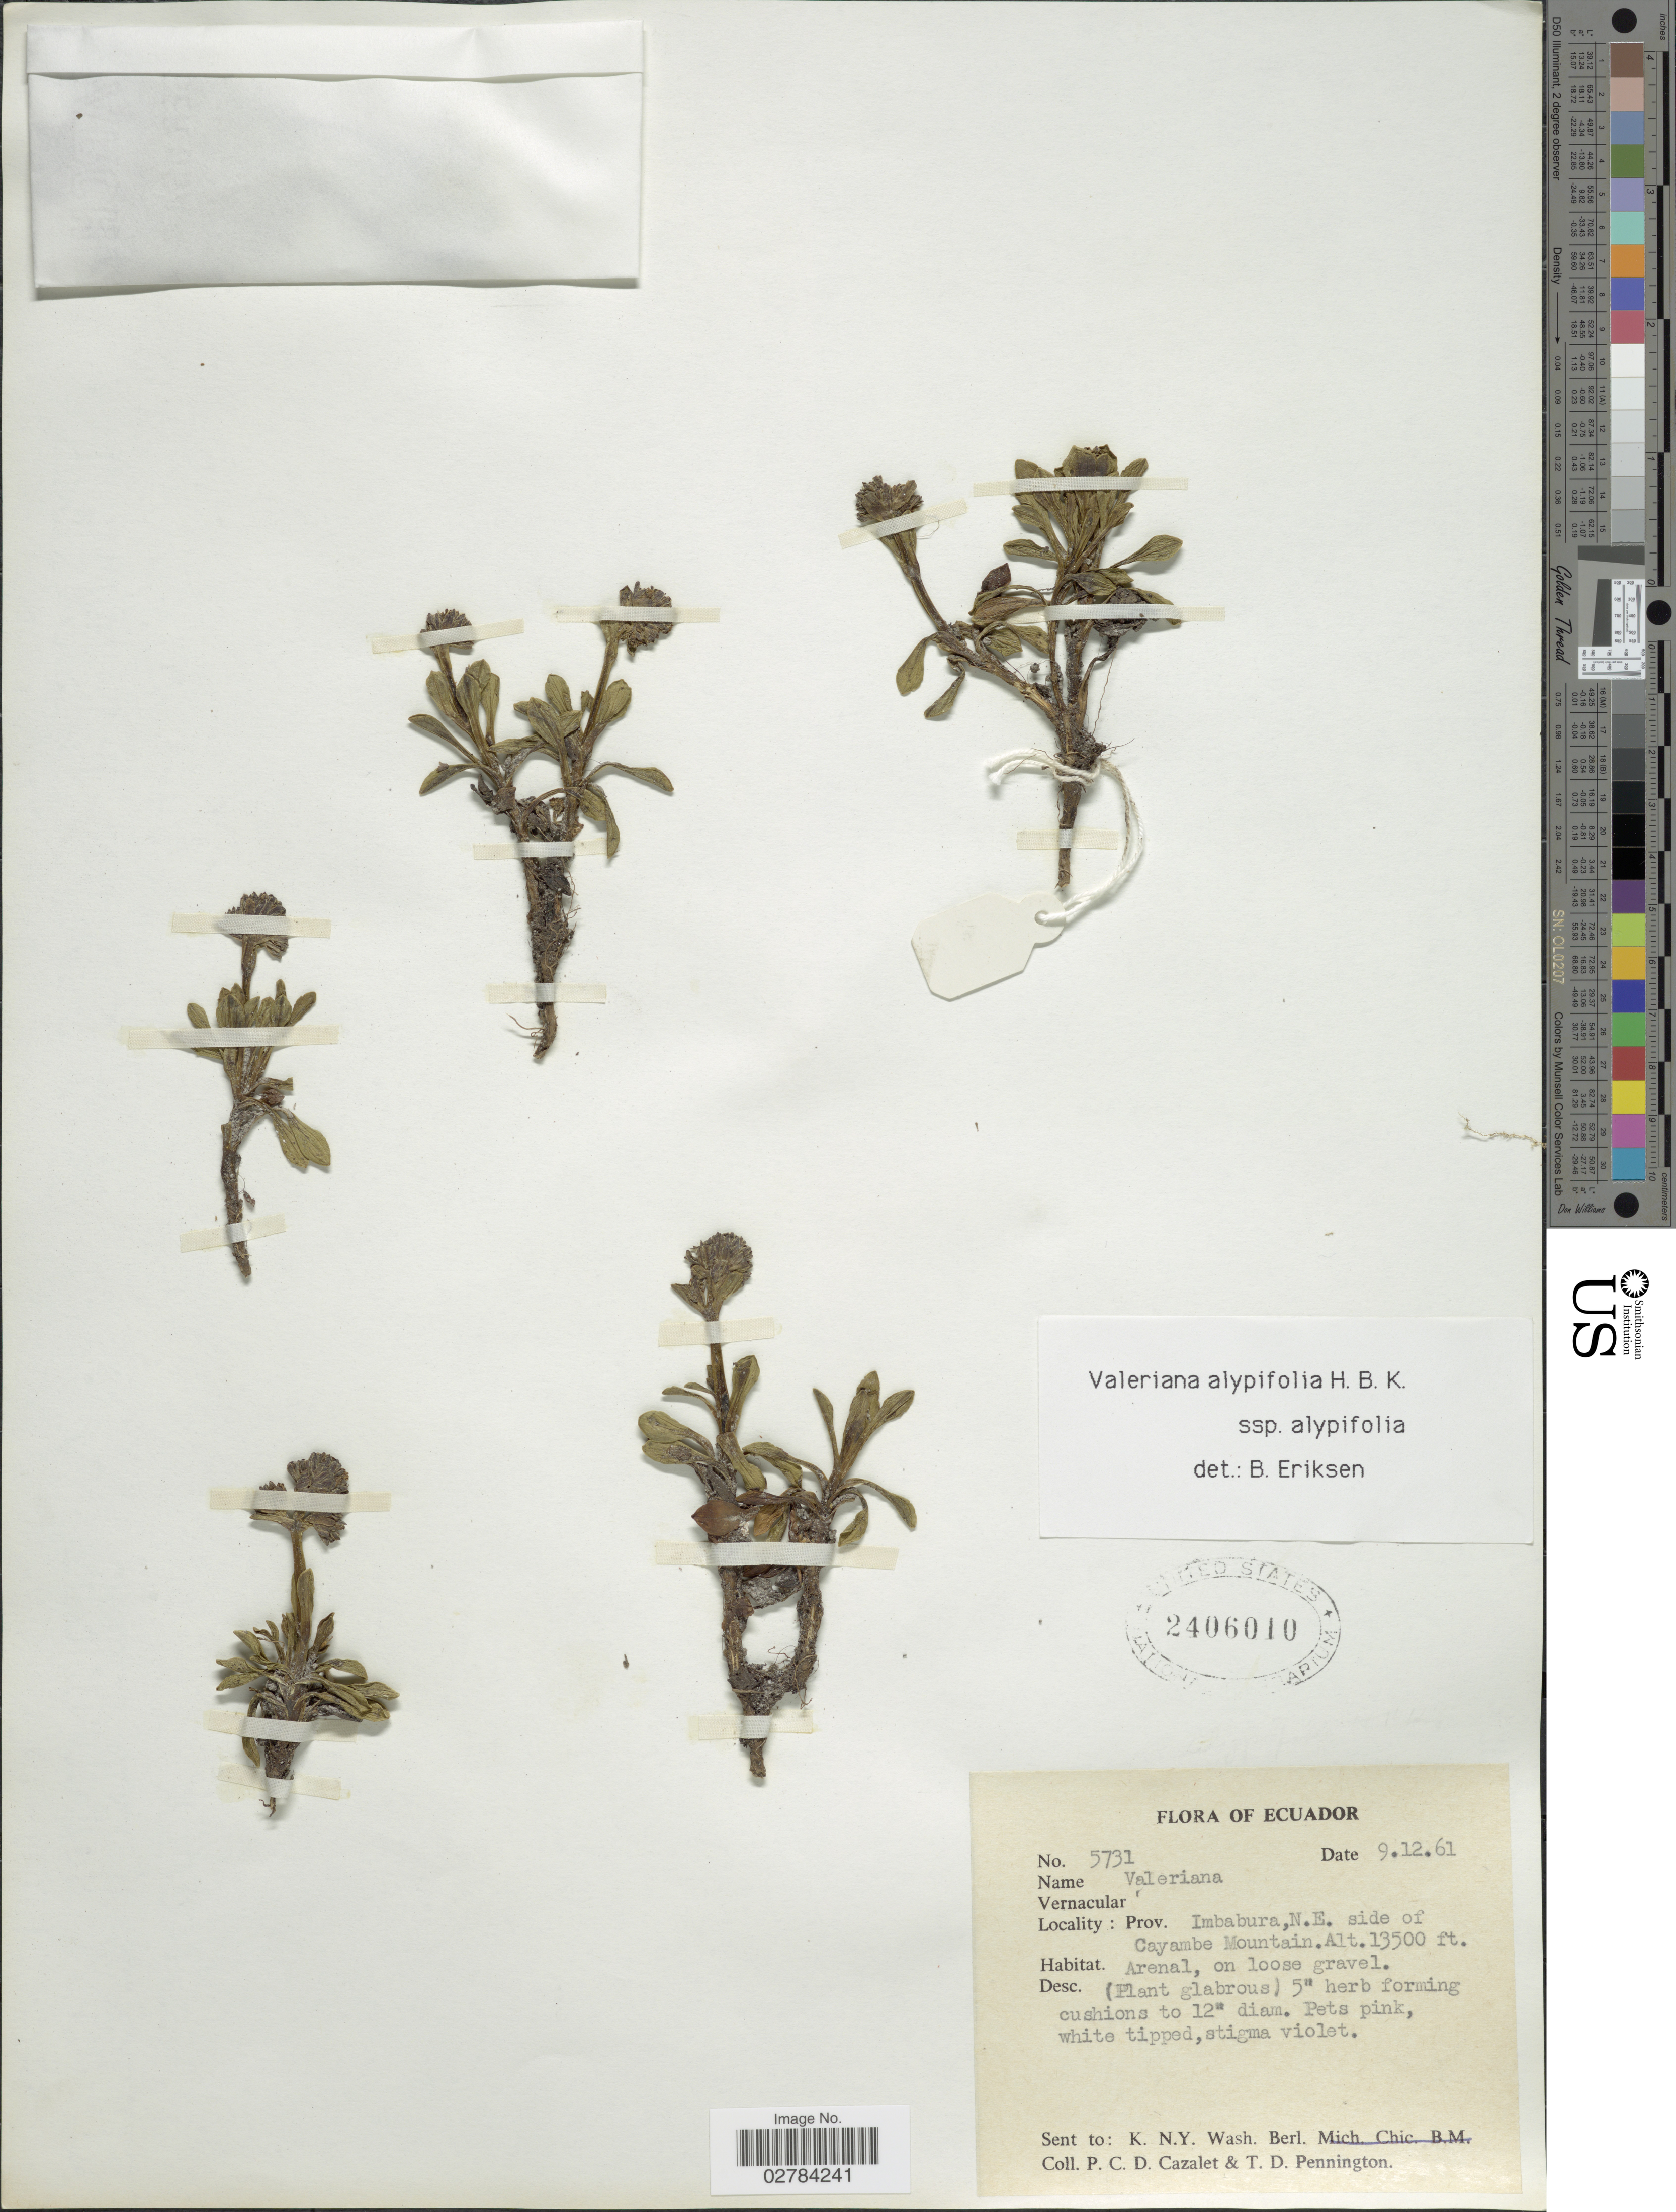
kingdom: Plantae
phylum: Tracheophyta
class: Magnoliopsida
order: Dipsacales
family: Caprifoliaceae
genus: Valeriana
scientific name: Valeriana alypifolia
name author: Kunth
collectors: P. C. D. Cazalet & T. D. Pennington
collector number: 5731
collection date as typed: Transcribed d/m/y: 9/12/61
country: Ecuador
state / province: Imbabura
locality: Prov. Imbabura, N.E. side of Cayambe Mountain.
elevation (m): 4115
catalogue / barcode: US 2406010